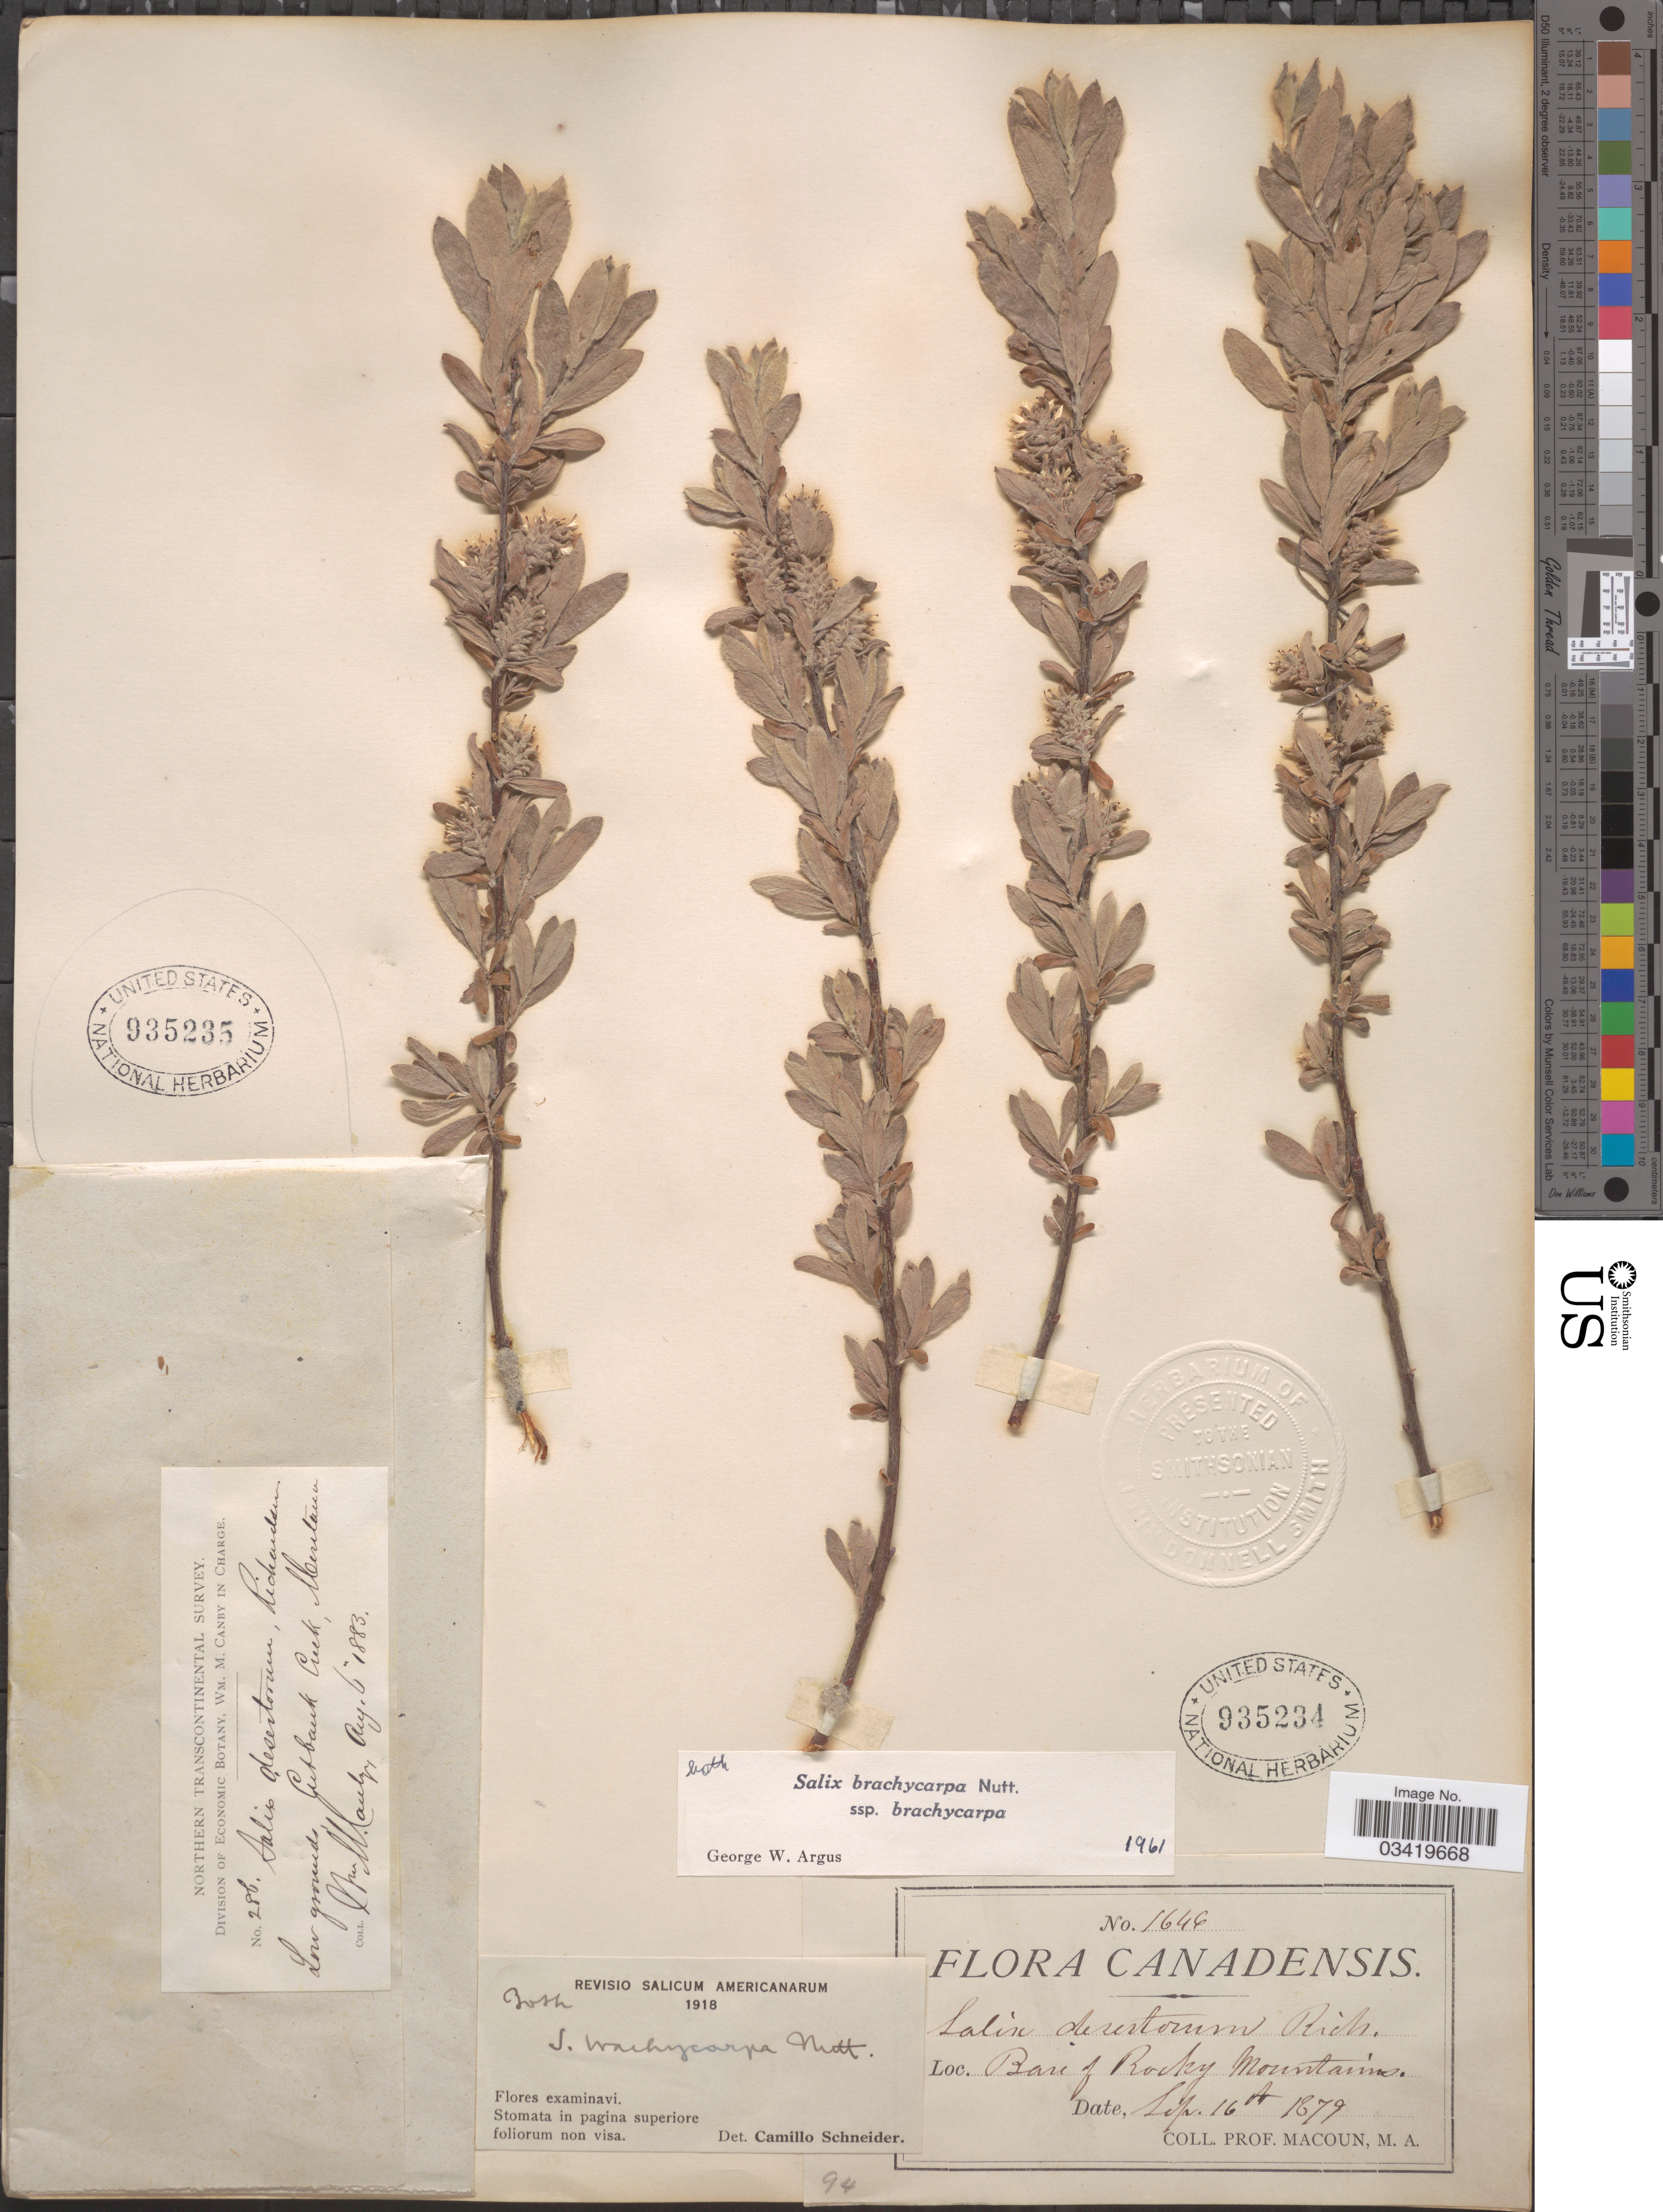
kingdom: Plantae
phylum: Tracheophyta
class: Magnoliopsida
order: Malpighiales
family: Salicaceae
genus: Salix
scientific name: Salix brachycarpa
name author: Nutt.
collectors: W. M. Canby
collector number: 28b*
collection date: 1883-08-06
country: United States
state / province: Montana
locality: Low grounds, Cutbank Creek.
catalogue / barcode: US 935235-2